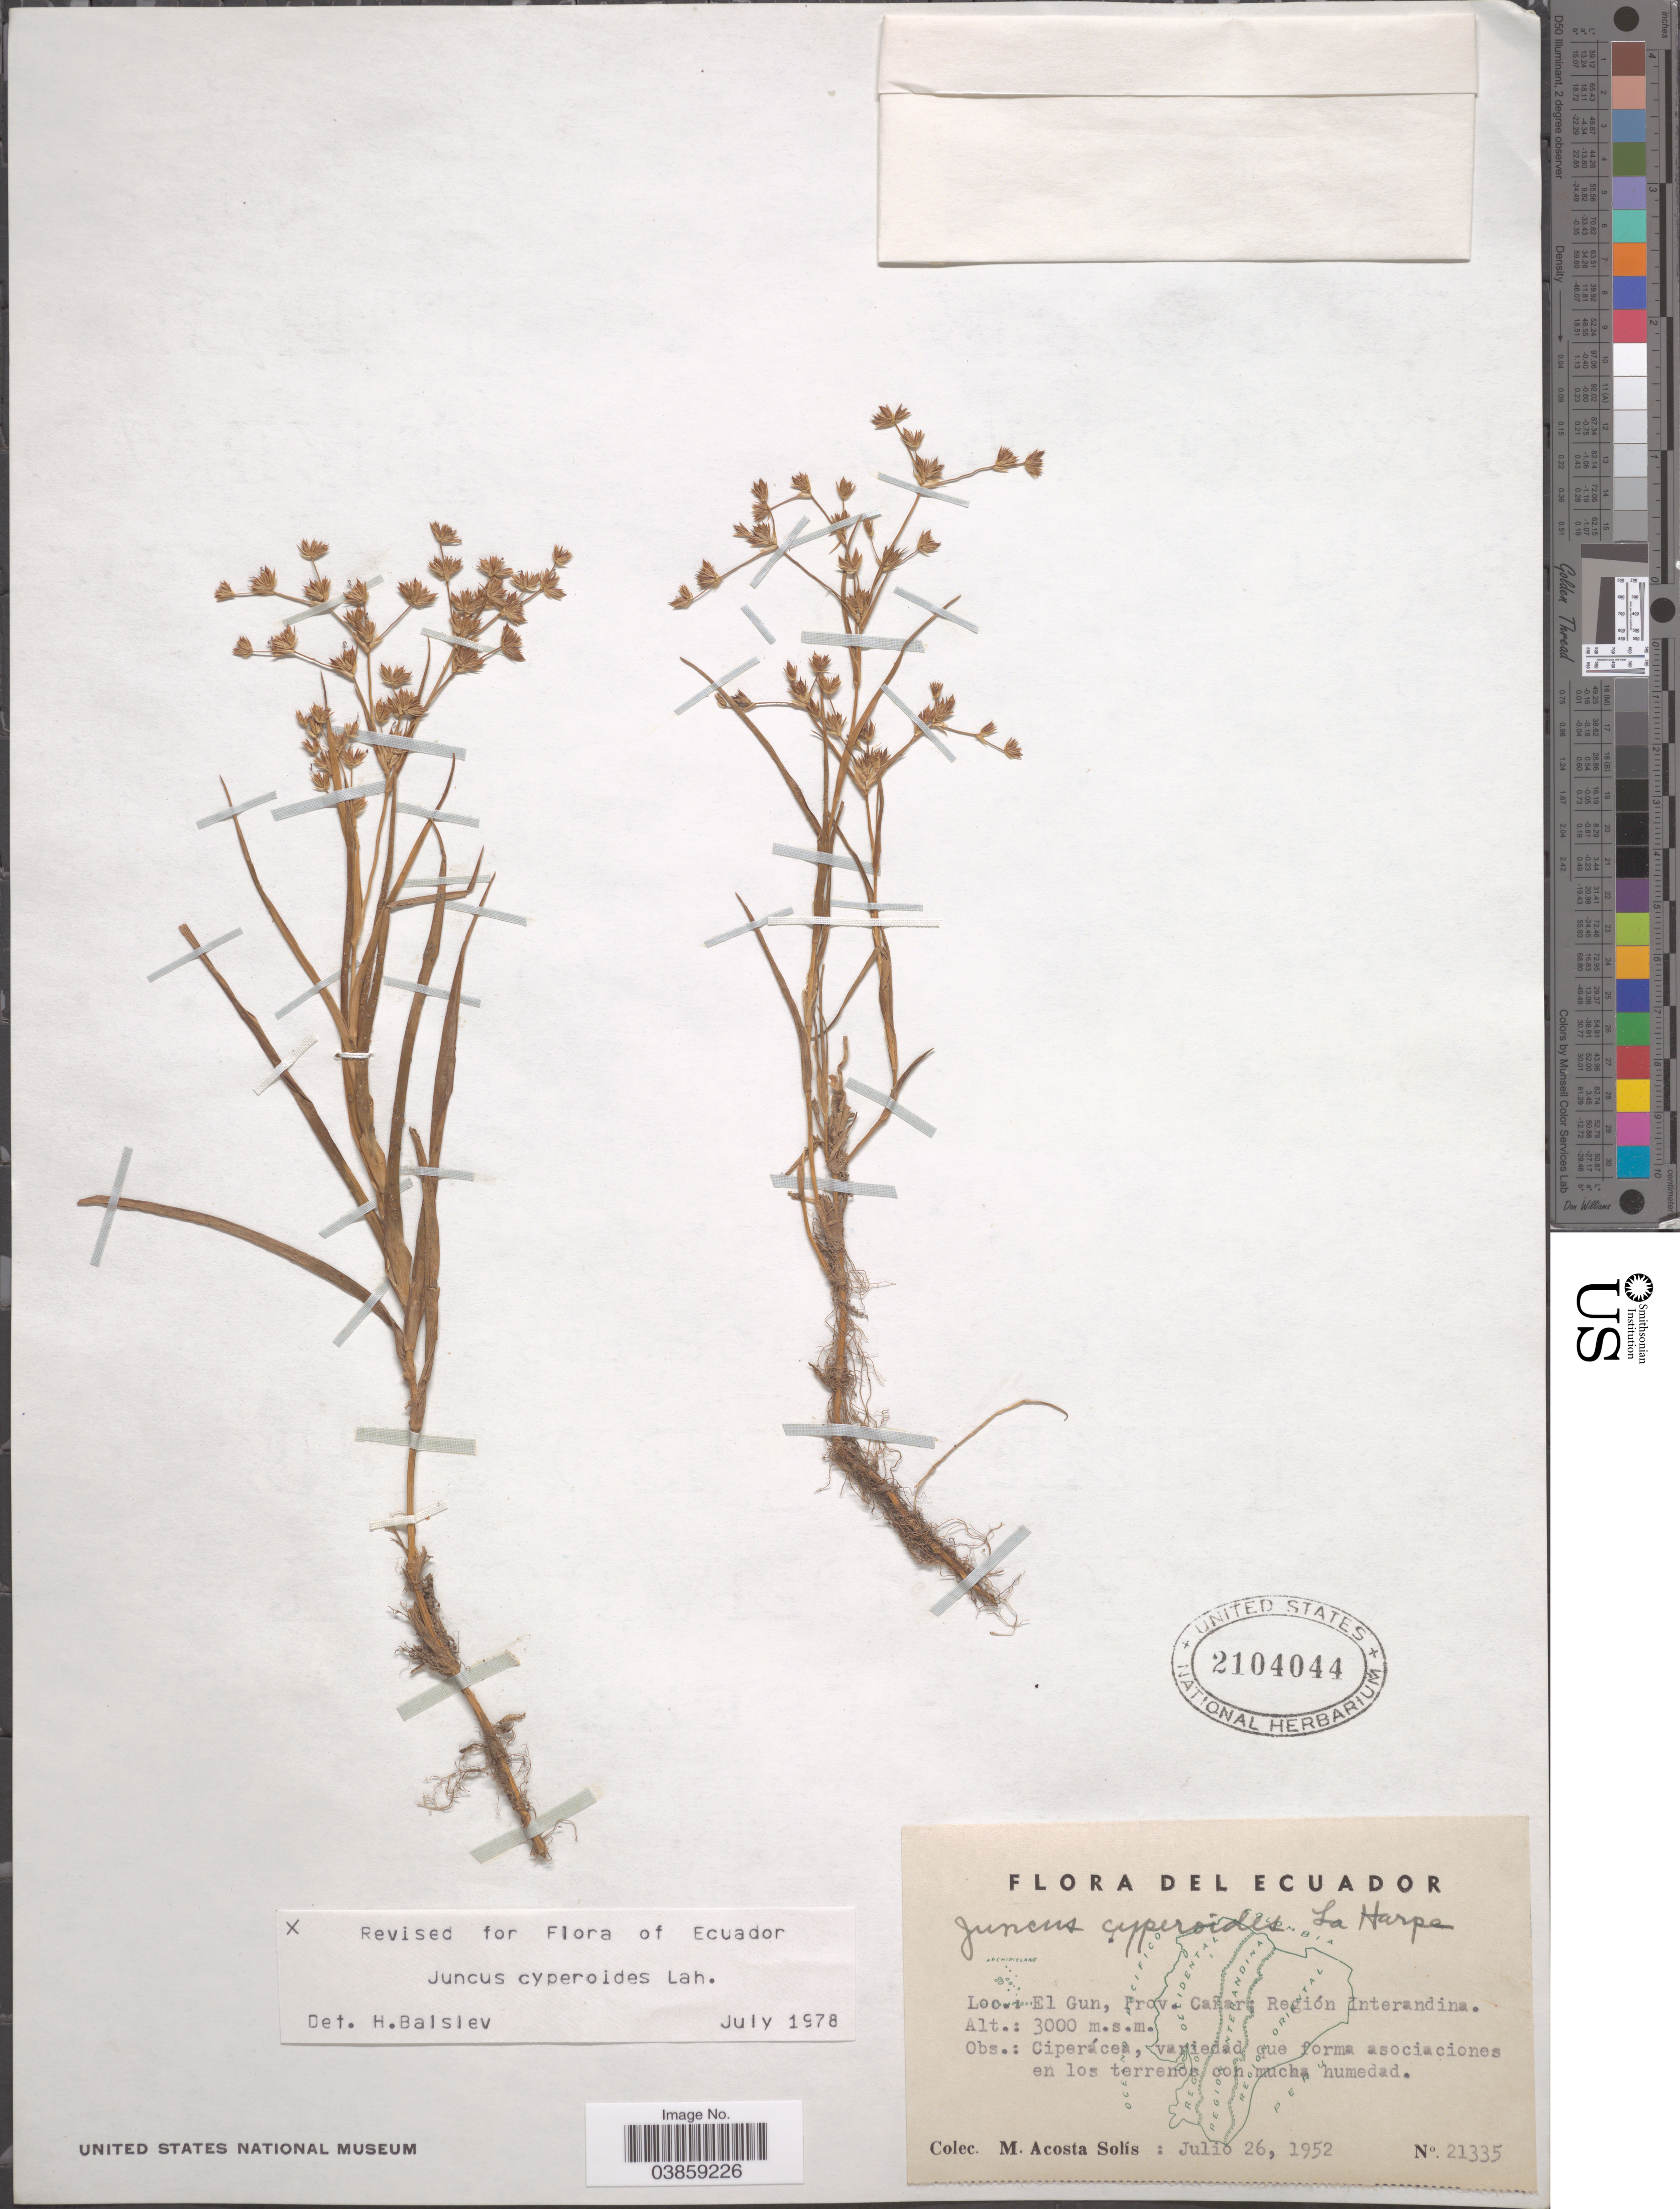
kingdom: Plantae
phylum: Tracheophyta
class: Liliopsida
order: Poales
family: Juncaceae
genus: Juncus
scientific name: Juncus cyperoides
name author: Laharpe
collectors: M. Acosta Solis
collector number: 21335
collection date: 1952-07-26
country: Ecuador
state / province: Cañar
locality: El Gun, Región Interandina.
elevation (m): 3000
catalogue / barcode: US 2104044